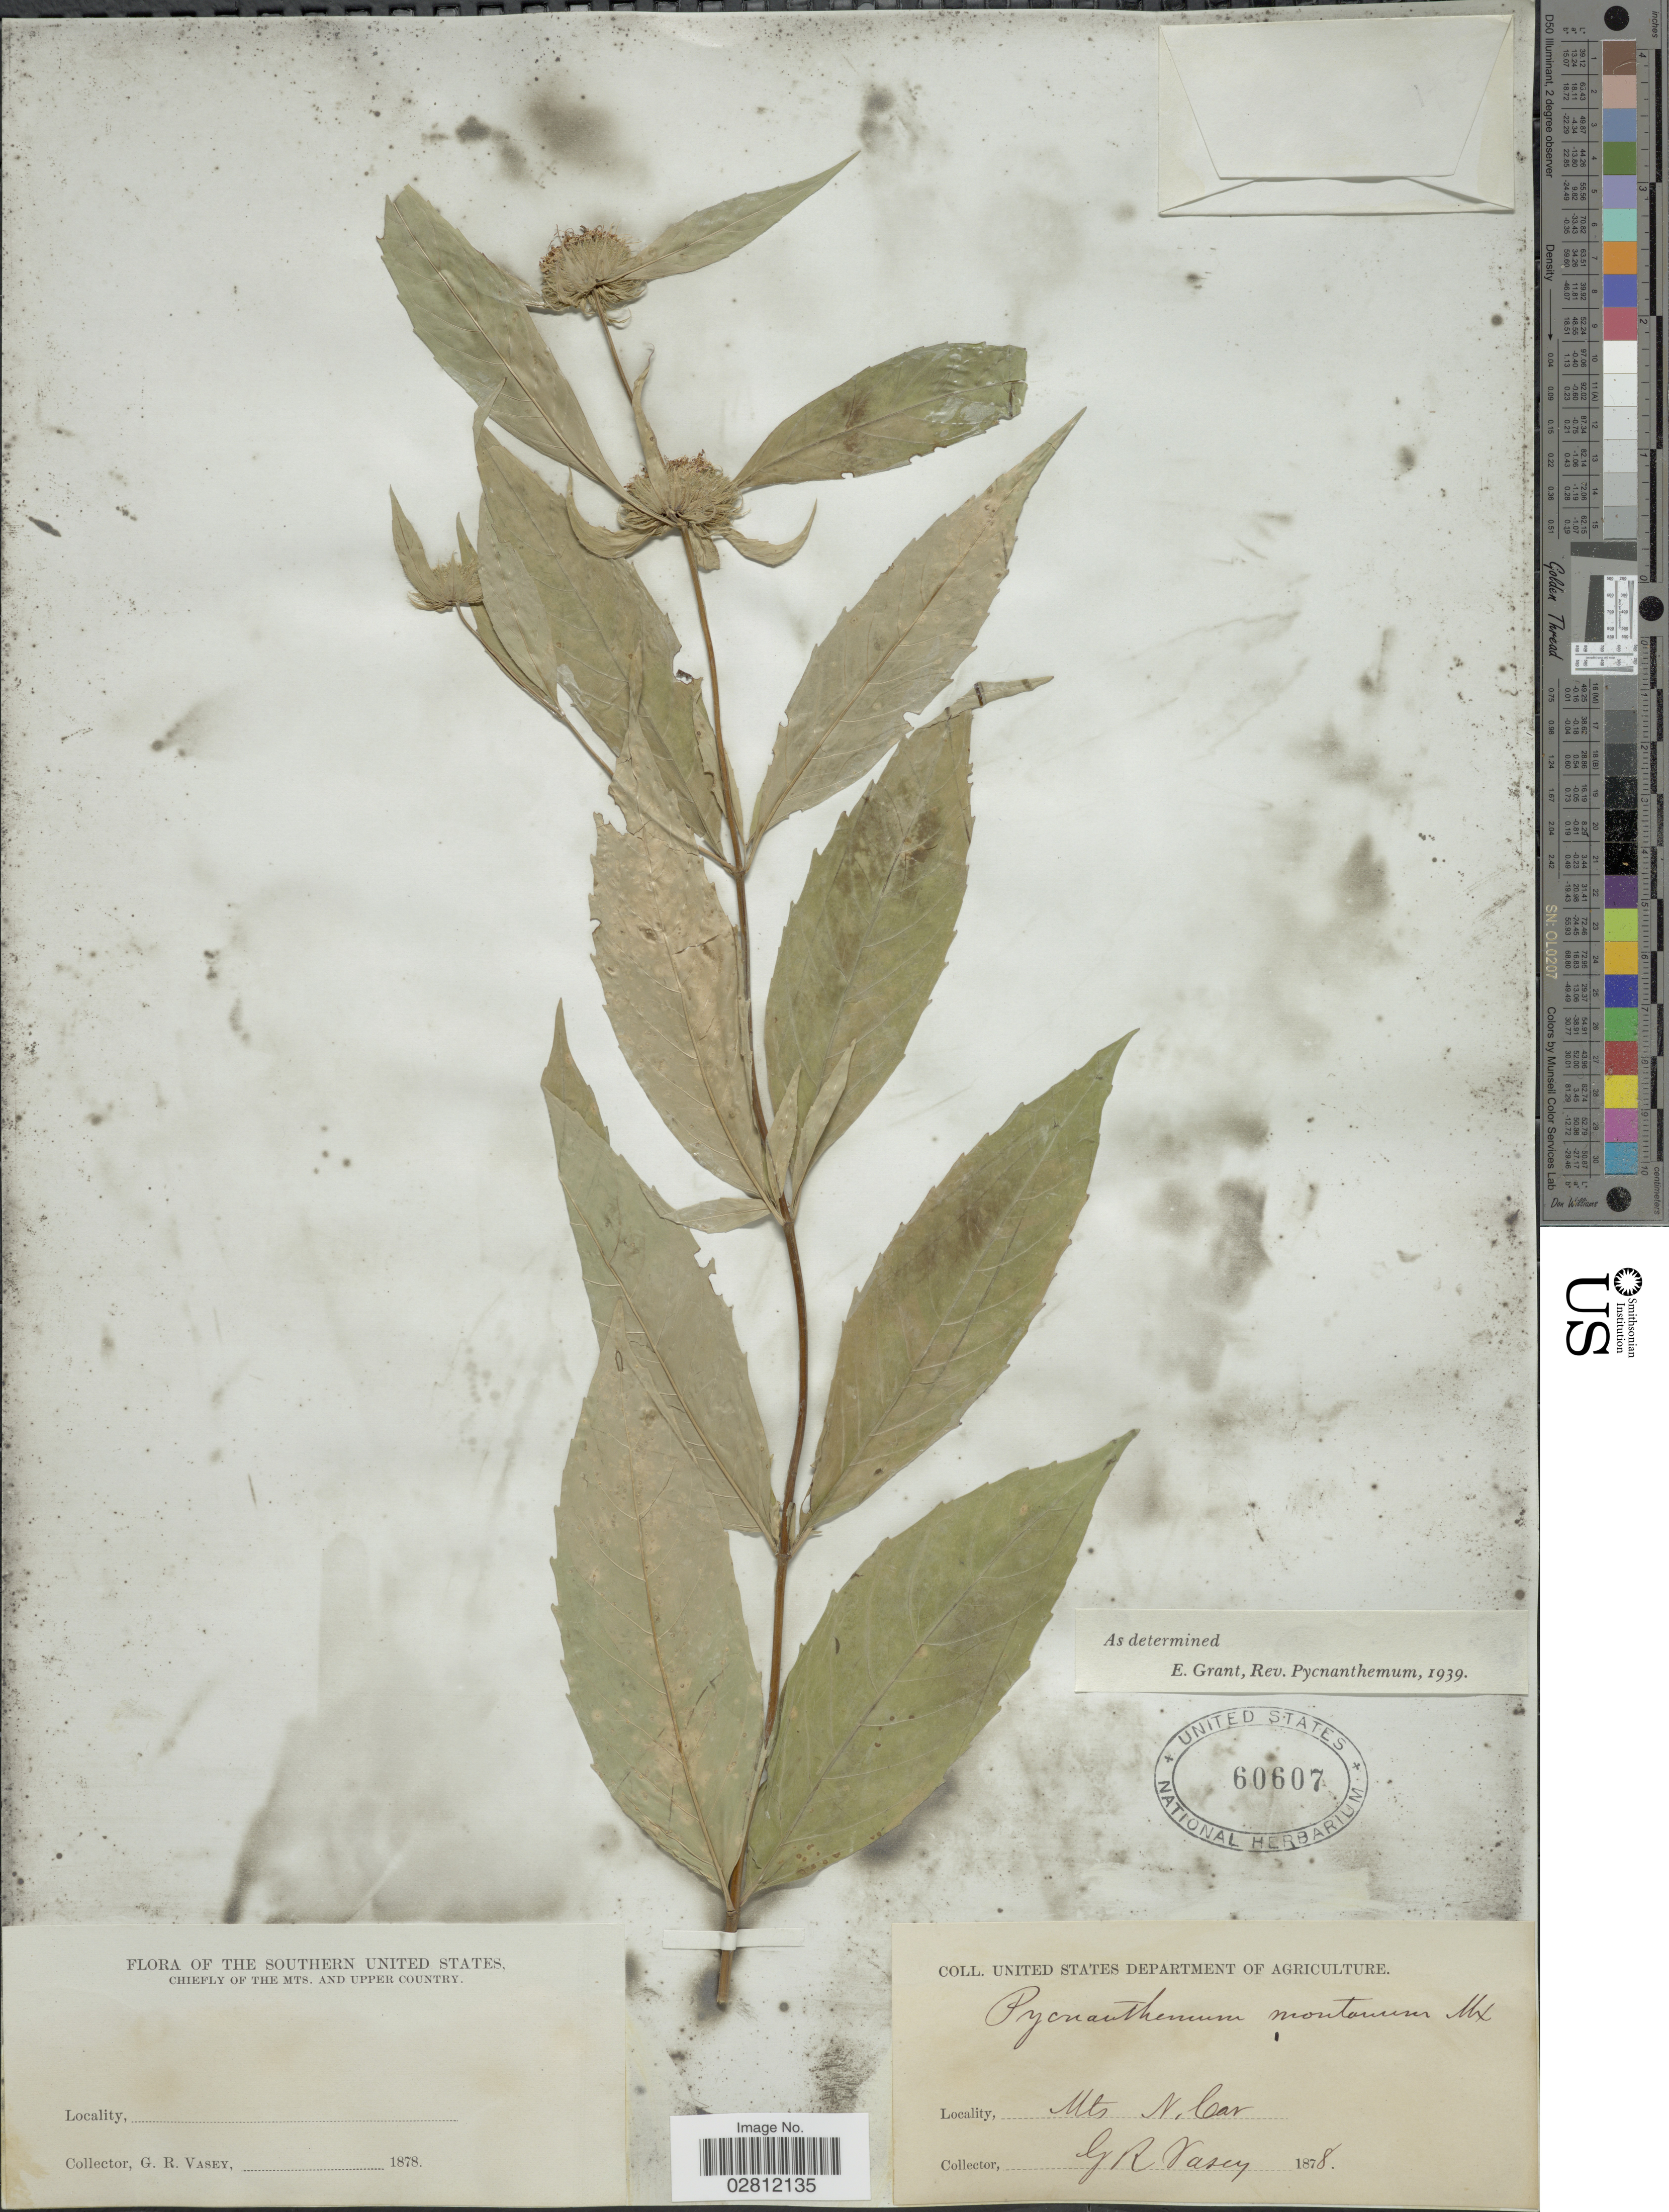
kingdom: Plantae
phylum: Tracheophyta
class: Magnoliopsida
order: Lamiales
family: Lamiaceae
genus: Pycnanthemum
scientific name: Pycnanthemum montanum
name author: Michx.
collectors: G. R. Vasey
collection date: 1878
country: United States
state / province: North Carolina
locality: Mts N. Car., Southern Unites States, Chiefly of the Mts. and Upper Country.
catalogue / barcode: US 60607